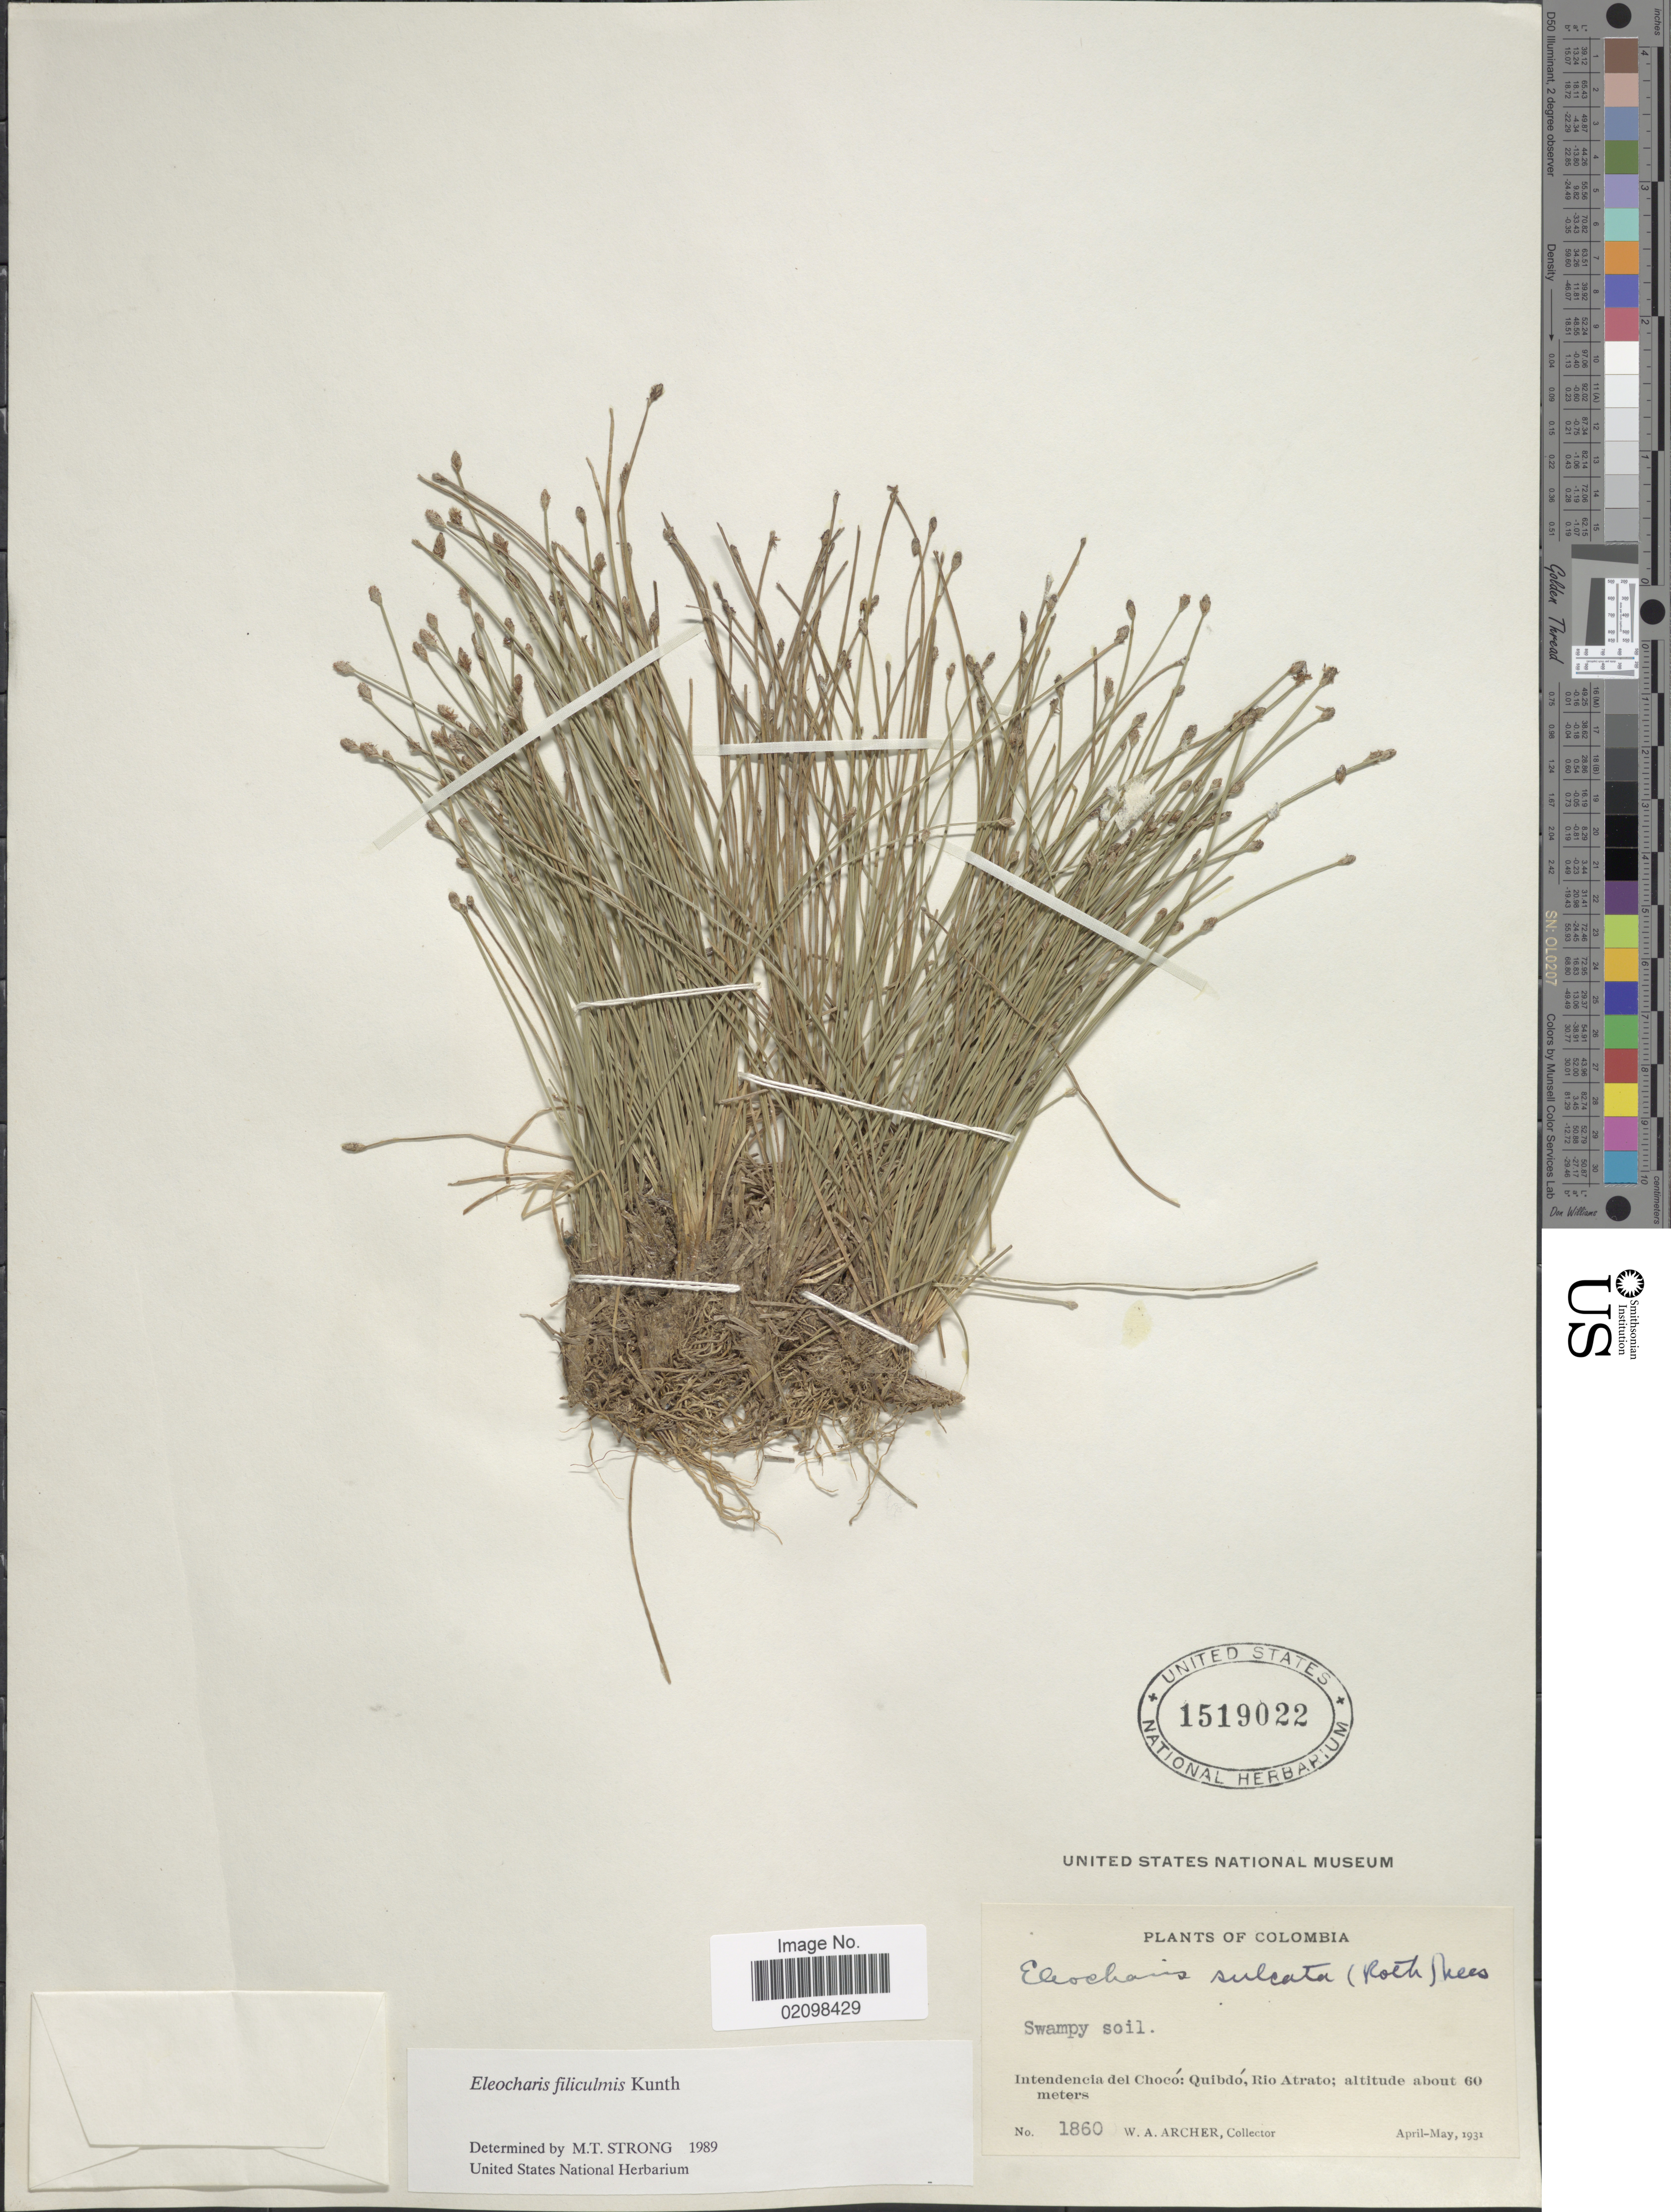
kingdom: Plantae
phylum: Tracheophyta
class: Liliopsida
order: Poales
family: Cyperaceae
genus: Eleocharis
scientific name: Eleocharis filiculmis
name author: Kunth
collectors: W. A. Archer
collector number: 1860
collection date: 1931-04/1931-05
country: Colombia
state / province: Chocó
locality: Quibdó, Rio Atrato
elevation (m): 60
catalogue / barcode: US 1519022